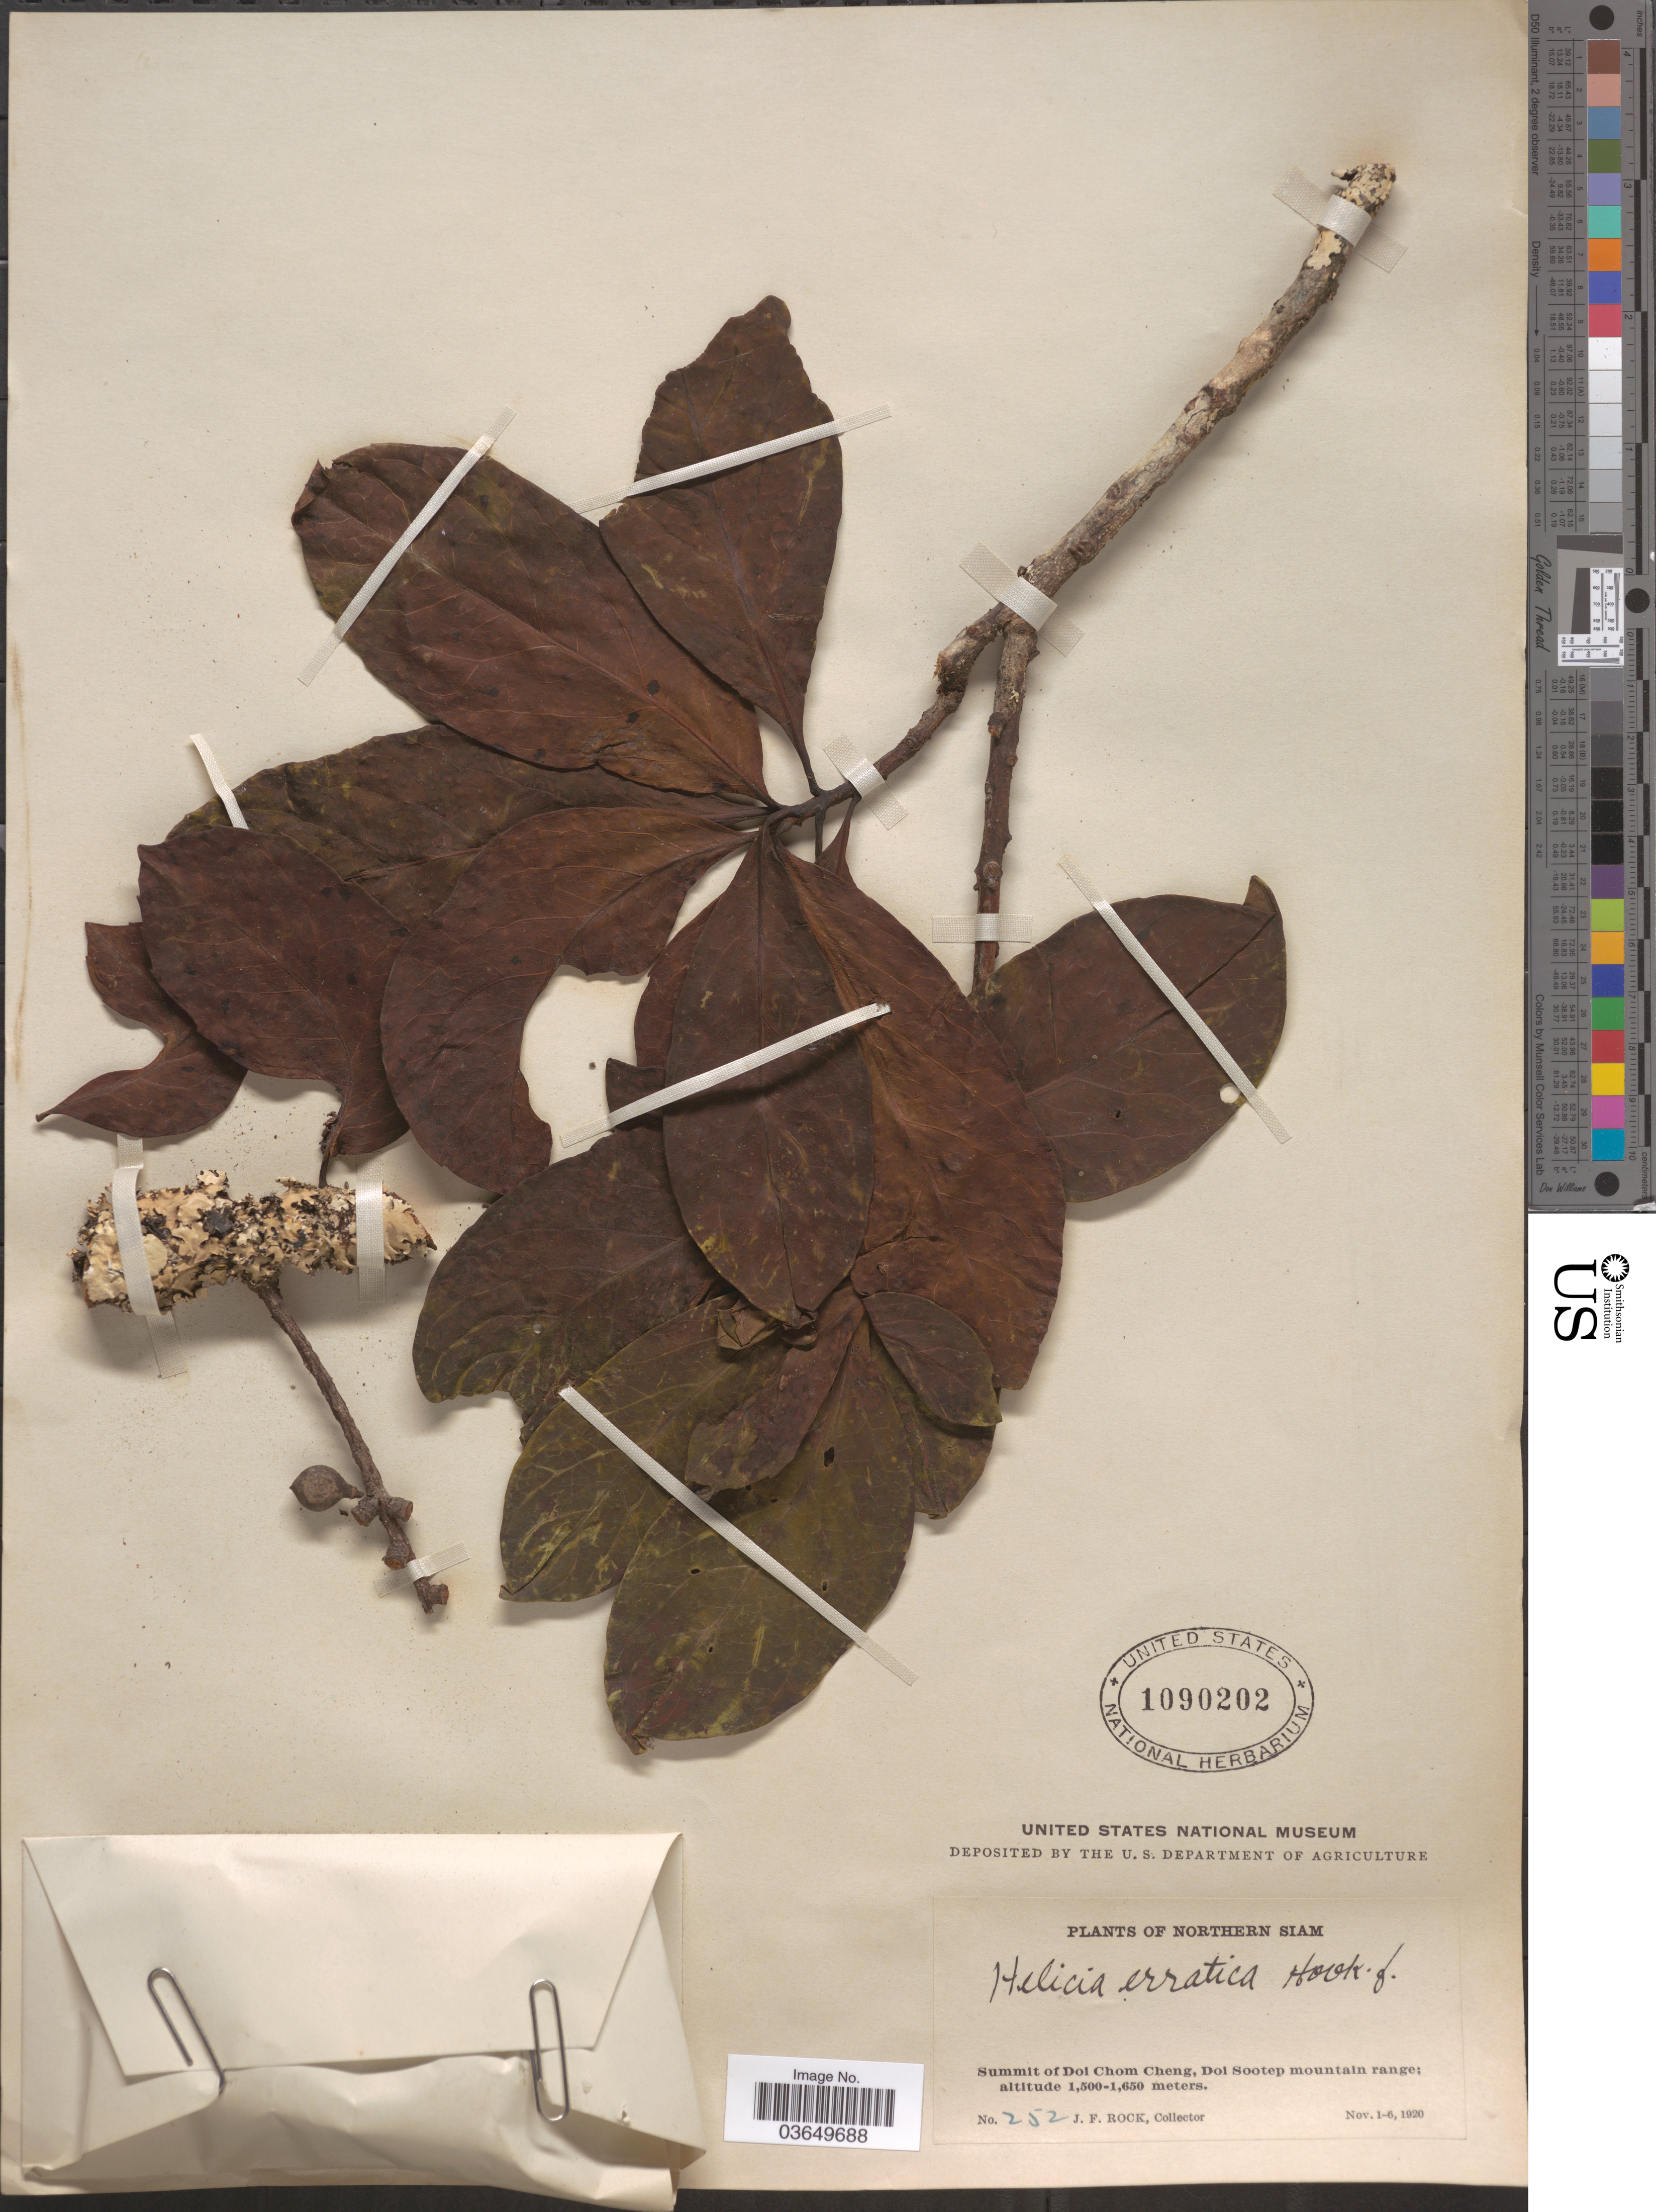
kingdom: Plantae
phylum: Tracheophyta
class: Magnoliopsida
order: Proteales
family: Proteaceae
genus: Helicia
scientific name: Helicia erratica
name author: Hook. f.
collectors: J. Rock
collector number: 252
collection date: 1920-11-01/1920-11-06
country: Thailand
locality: Northern Siam. Summit of Doi Chom Cheng, Doi Sootep mountain range.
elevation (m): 1500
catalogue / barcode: US 1090202